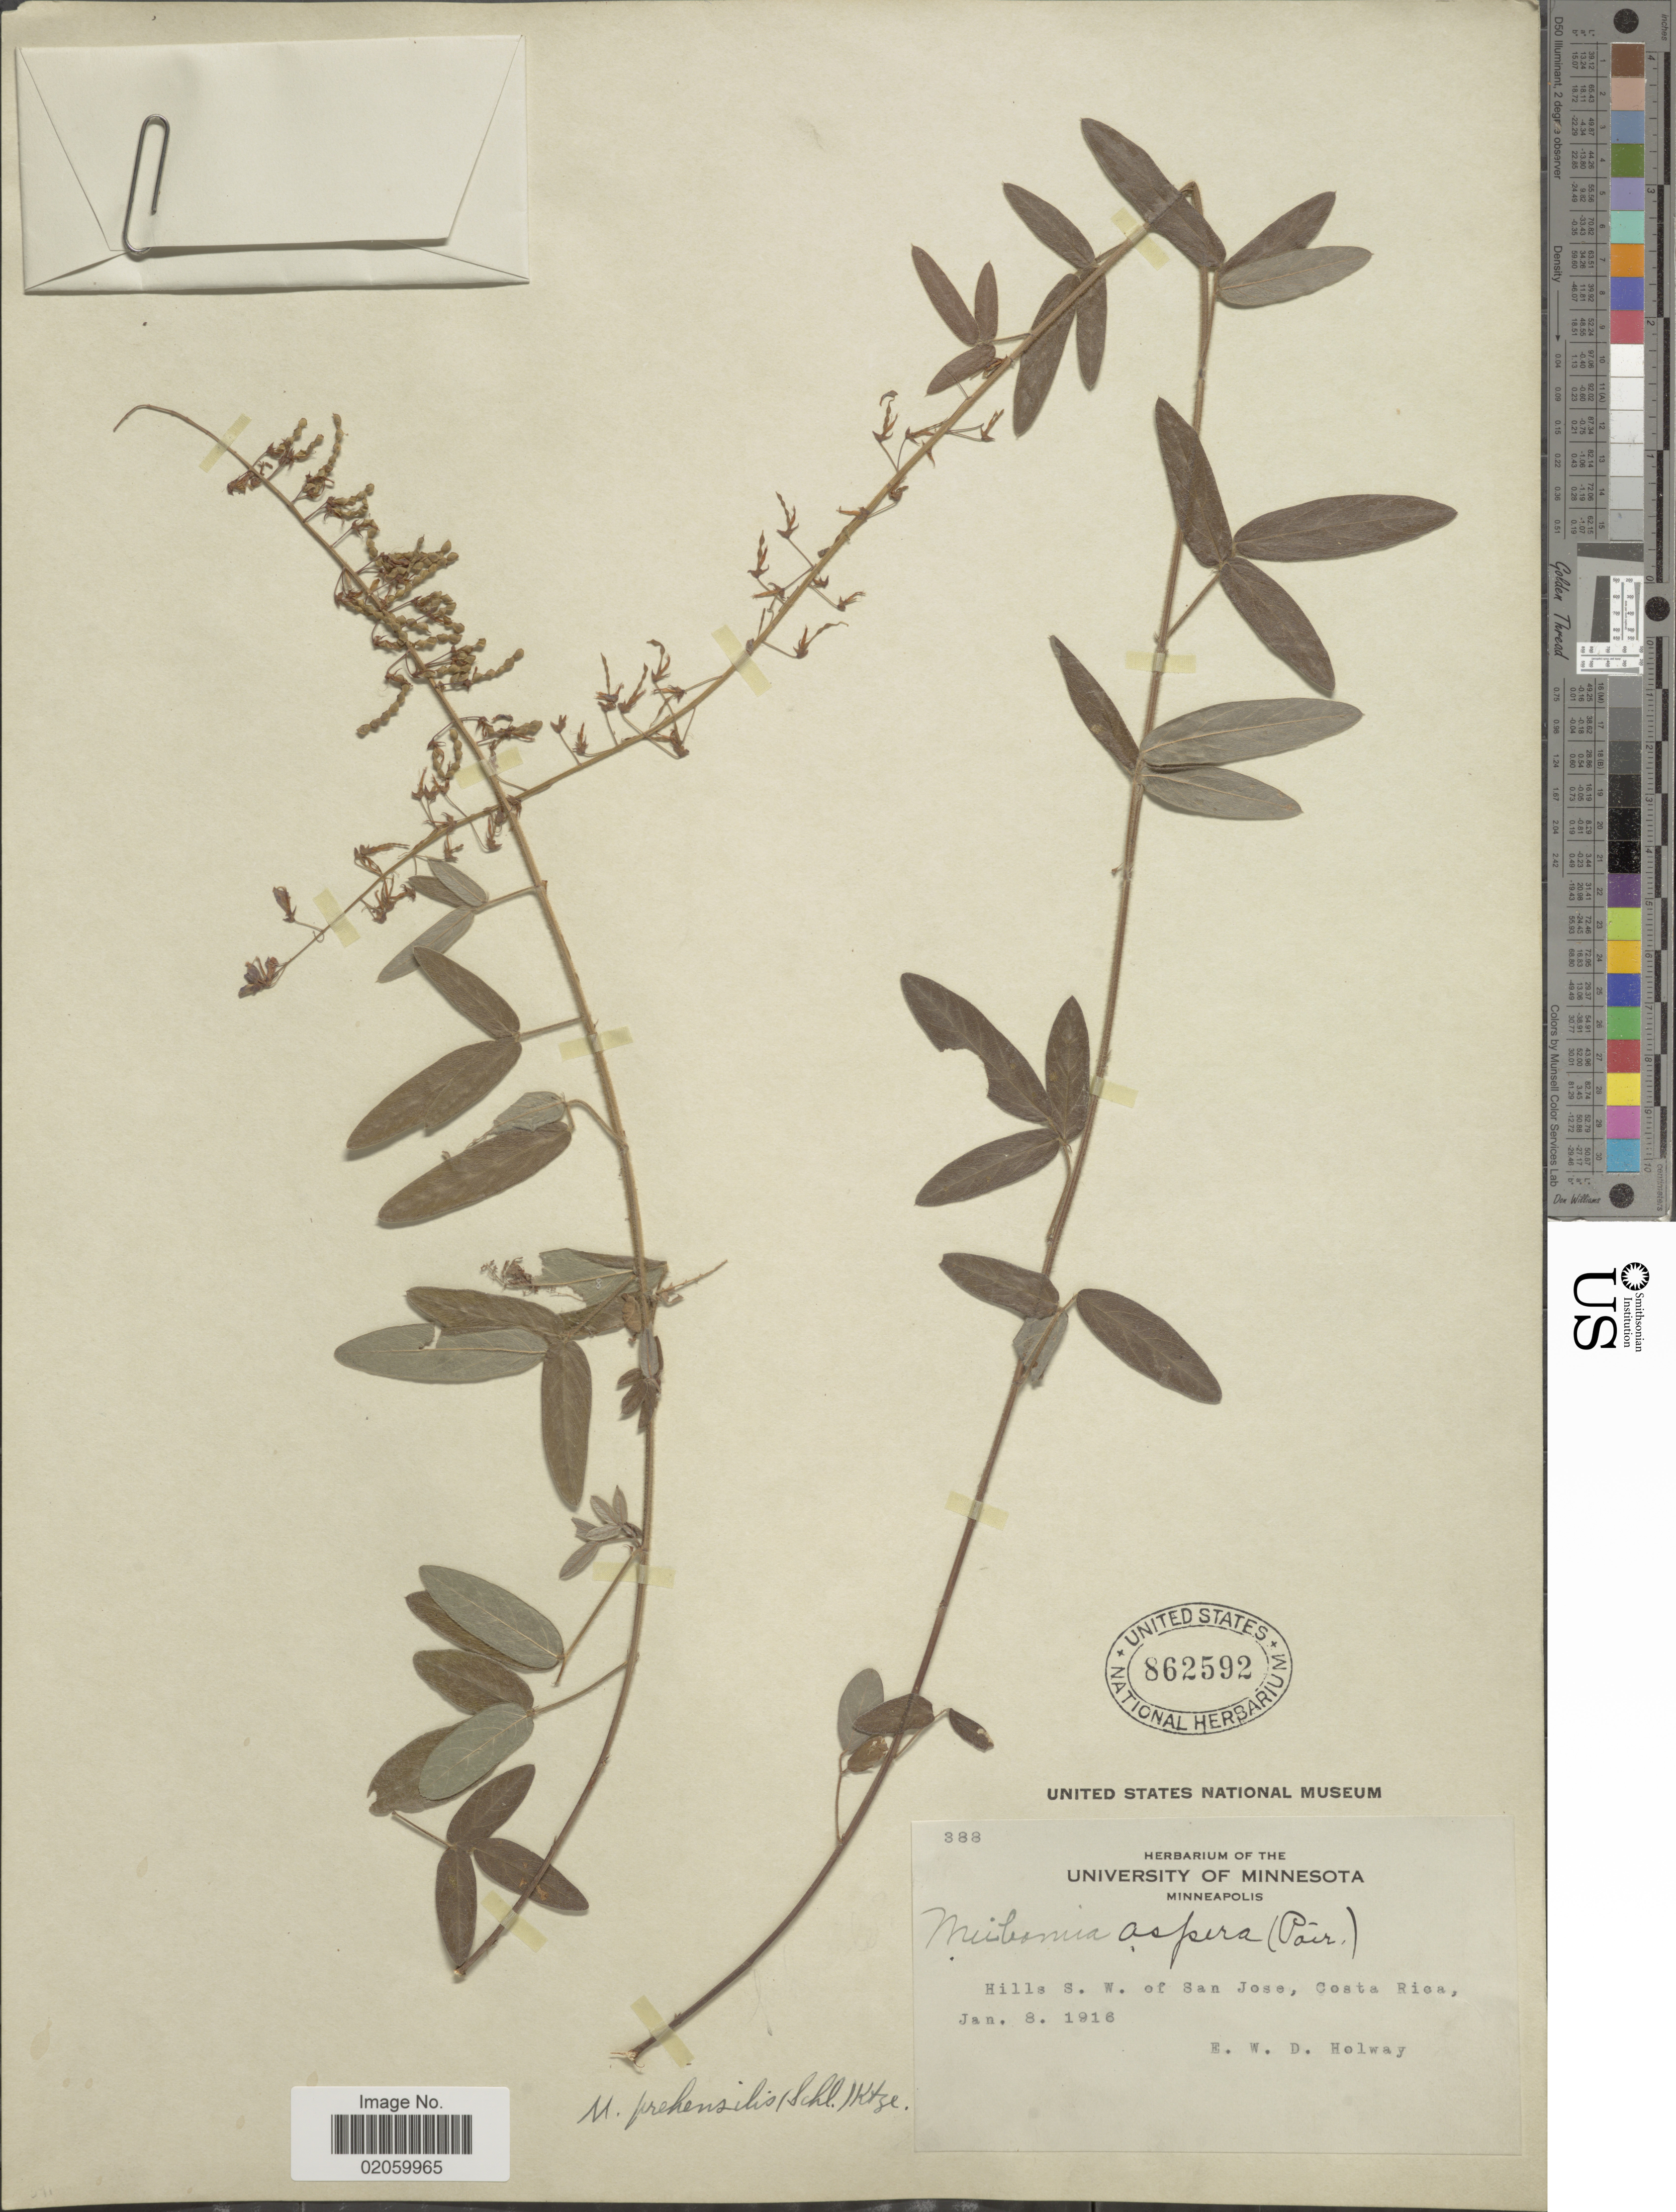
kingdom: Plantae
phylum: Tracheophyta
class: Magnoliopsida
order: Fabales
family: Fabaceae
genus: Desmodium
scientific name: Desmodium prehensile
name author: Schltdl.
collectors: E. W. D. Holway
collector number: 388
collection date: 1916-01-08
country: Costa Rica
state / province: San José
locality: Hills S.W. of San Jose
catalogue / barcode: US 862592